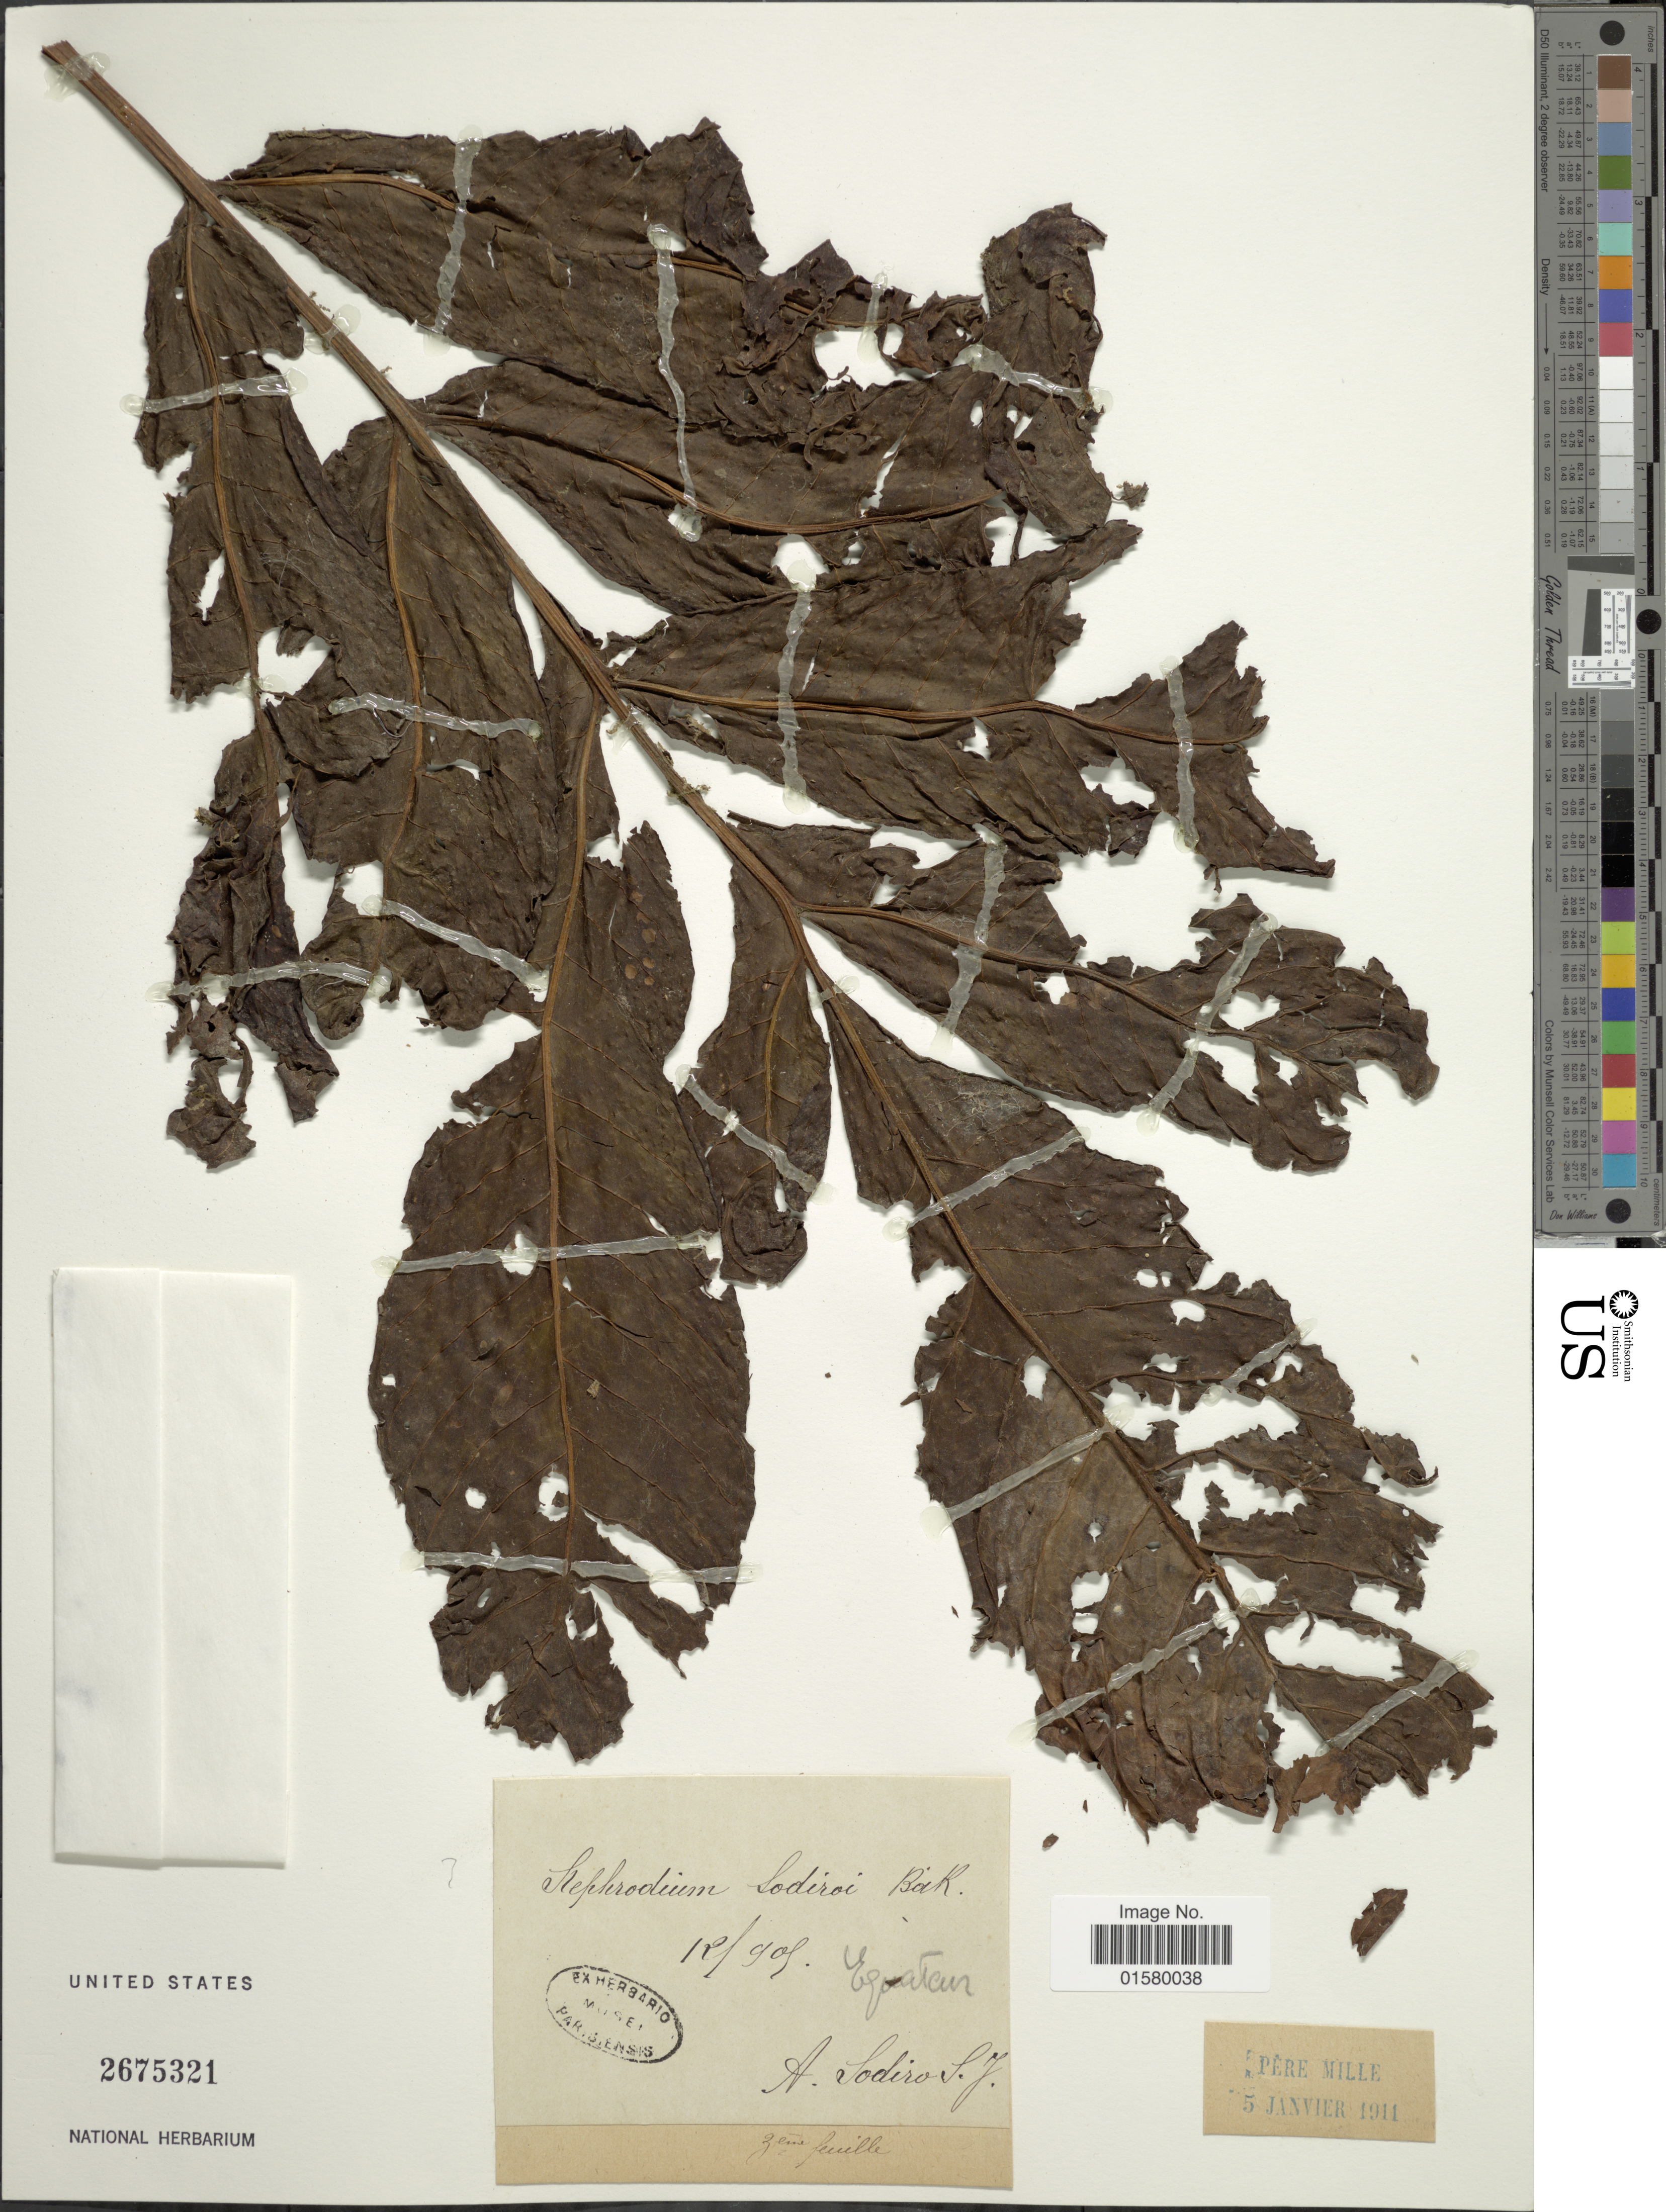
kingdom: Plantae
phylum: Tracheophyta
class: Polypodiopsida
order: Polypodiales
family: Tectariaceae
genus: Tectaria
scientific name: Tectaria sp.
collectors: A. Sodiro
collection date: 1905-12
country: Ecuador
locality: Equateur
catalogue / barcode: US 2675321